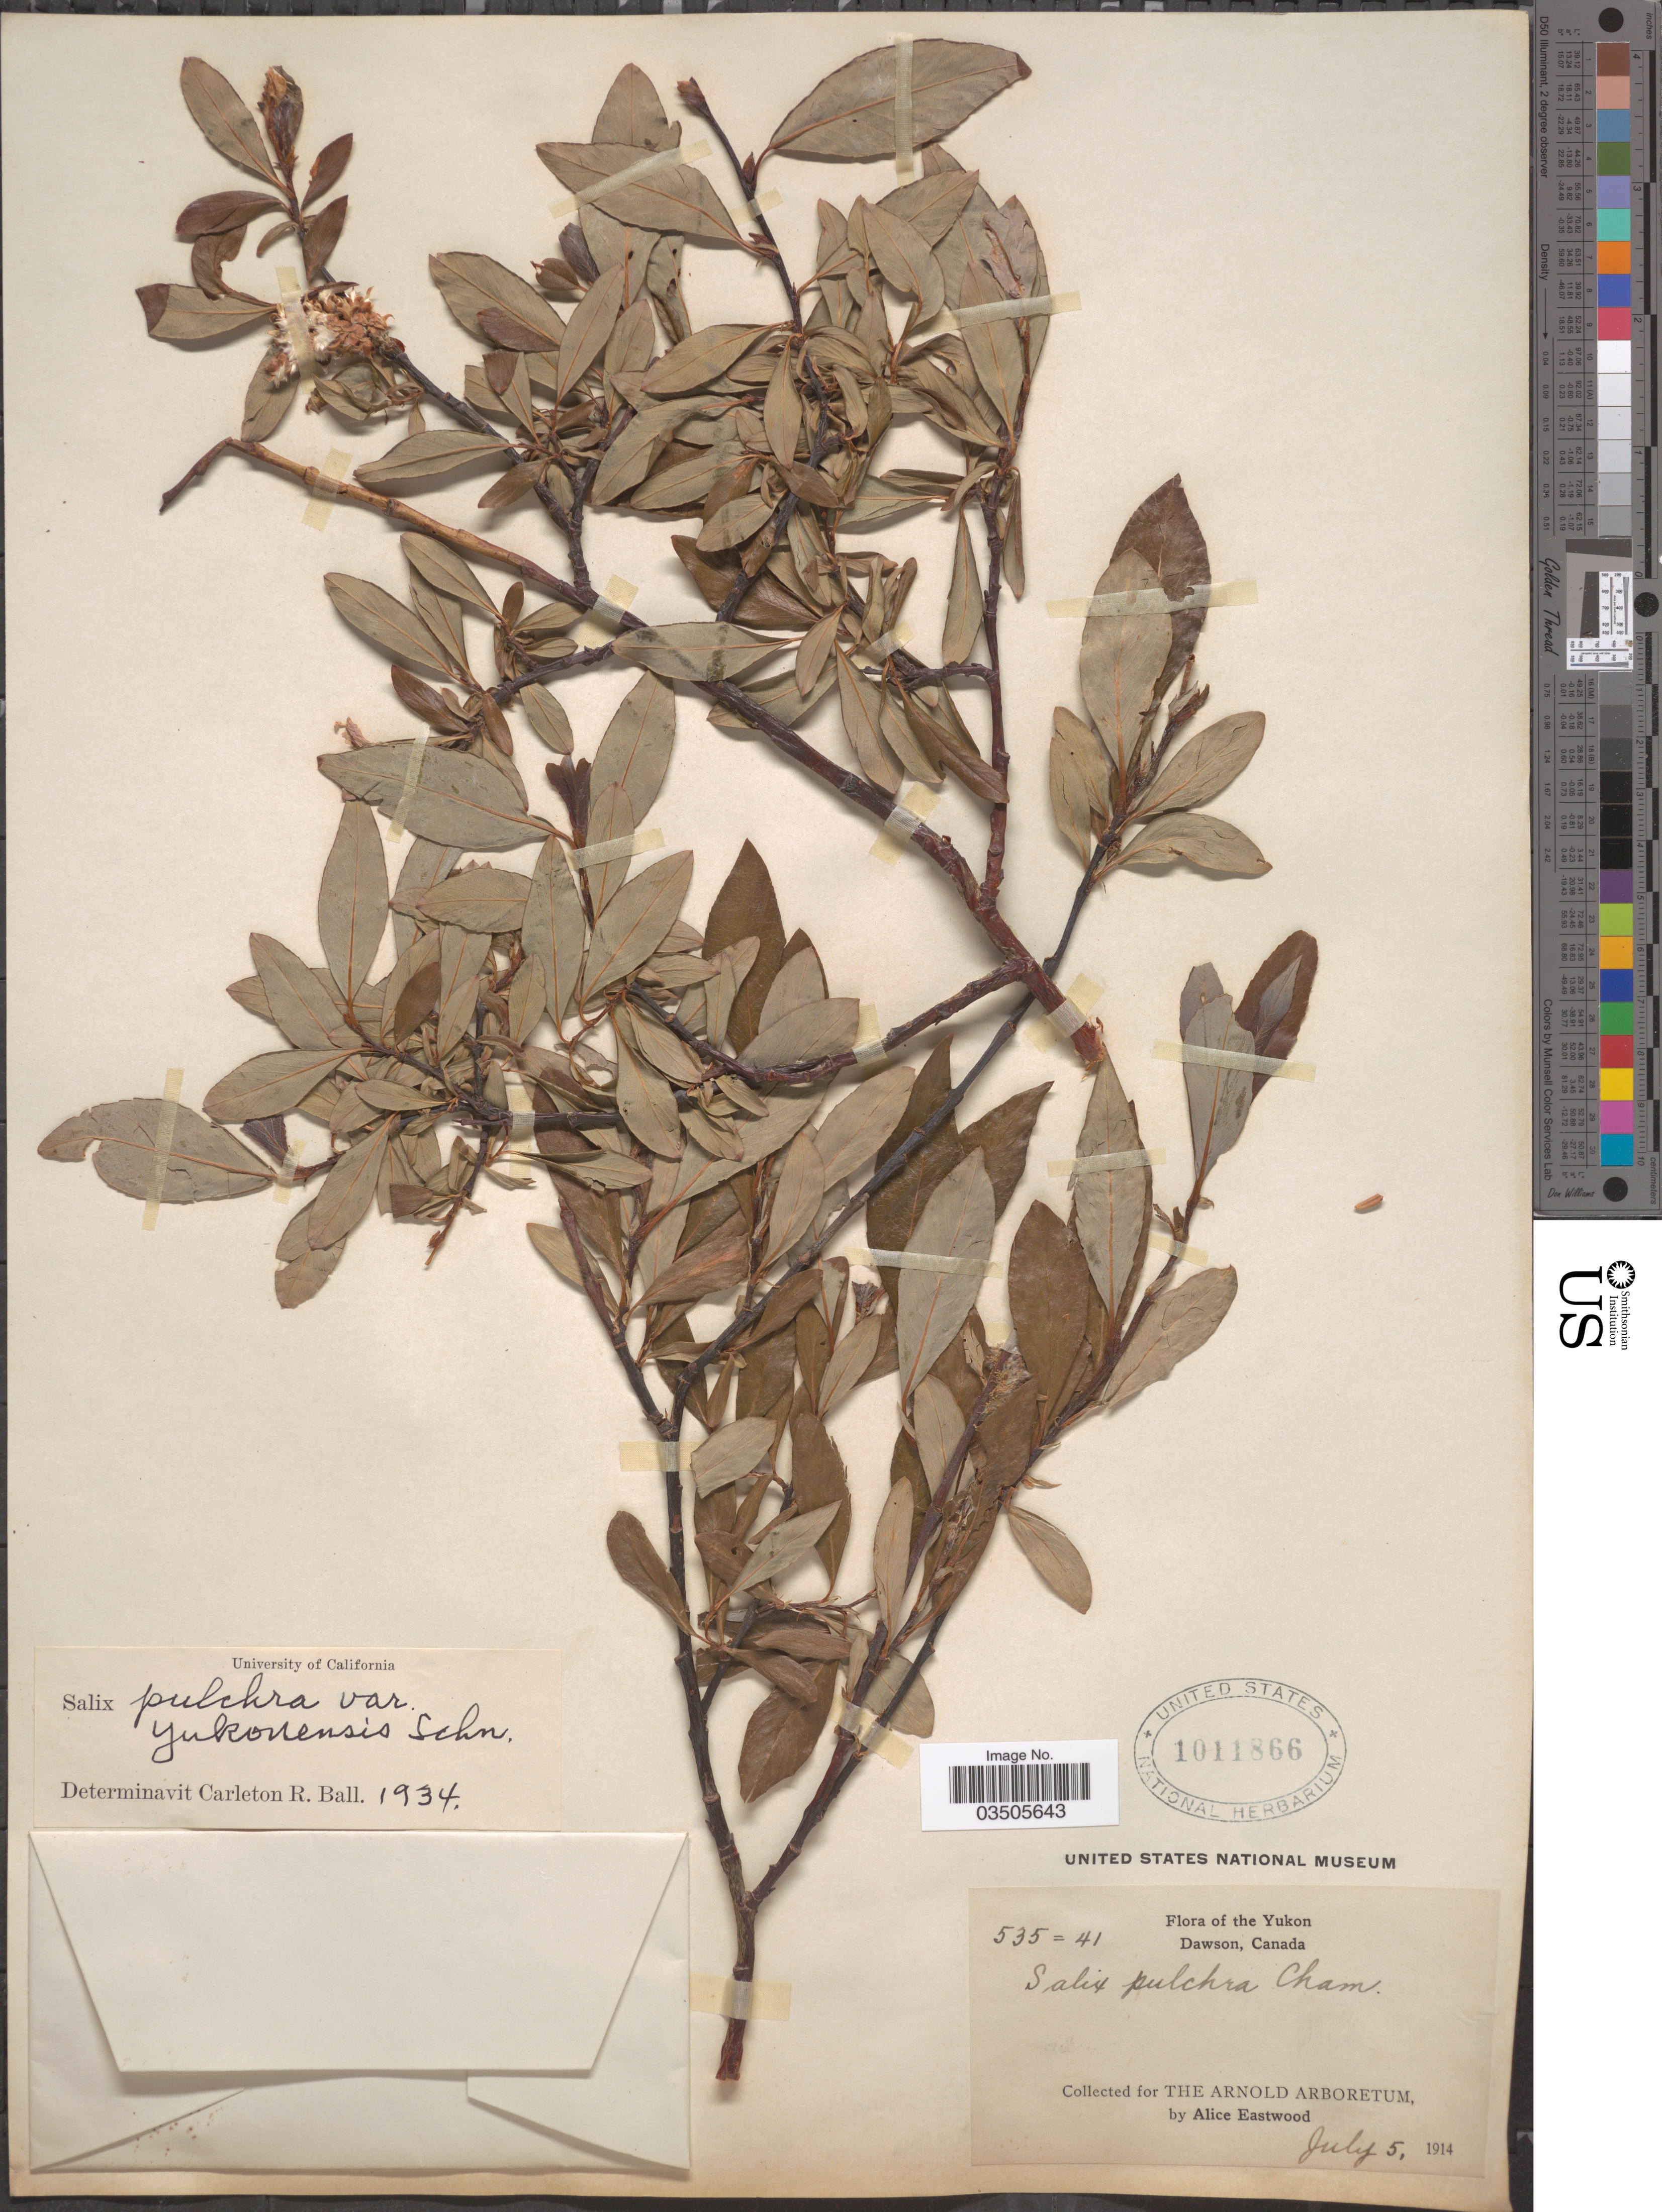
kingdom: Plantae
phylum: Tracheophyta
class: Magnoliopsida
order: Malpighiales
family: Salicaceae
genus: Salix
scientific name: Salix pulchra var. yukonensis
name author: C.K. Schneid.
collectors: A. Eastwood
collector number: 535=41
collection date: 1914-07-05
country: Canada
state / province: Yukon Territory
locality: Yukon. Dawson.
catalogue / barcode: US 1011866